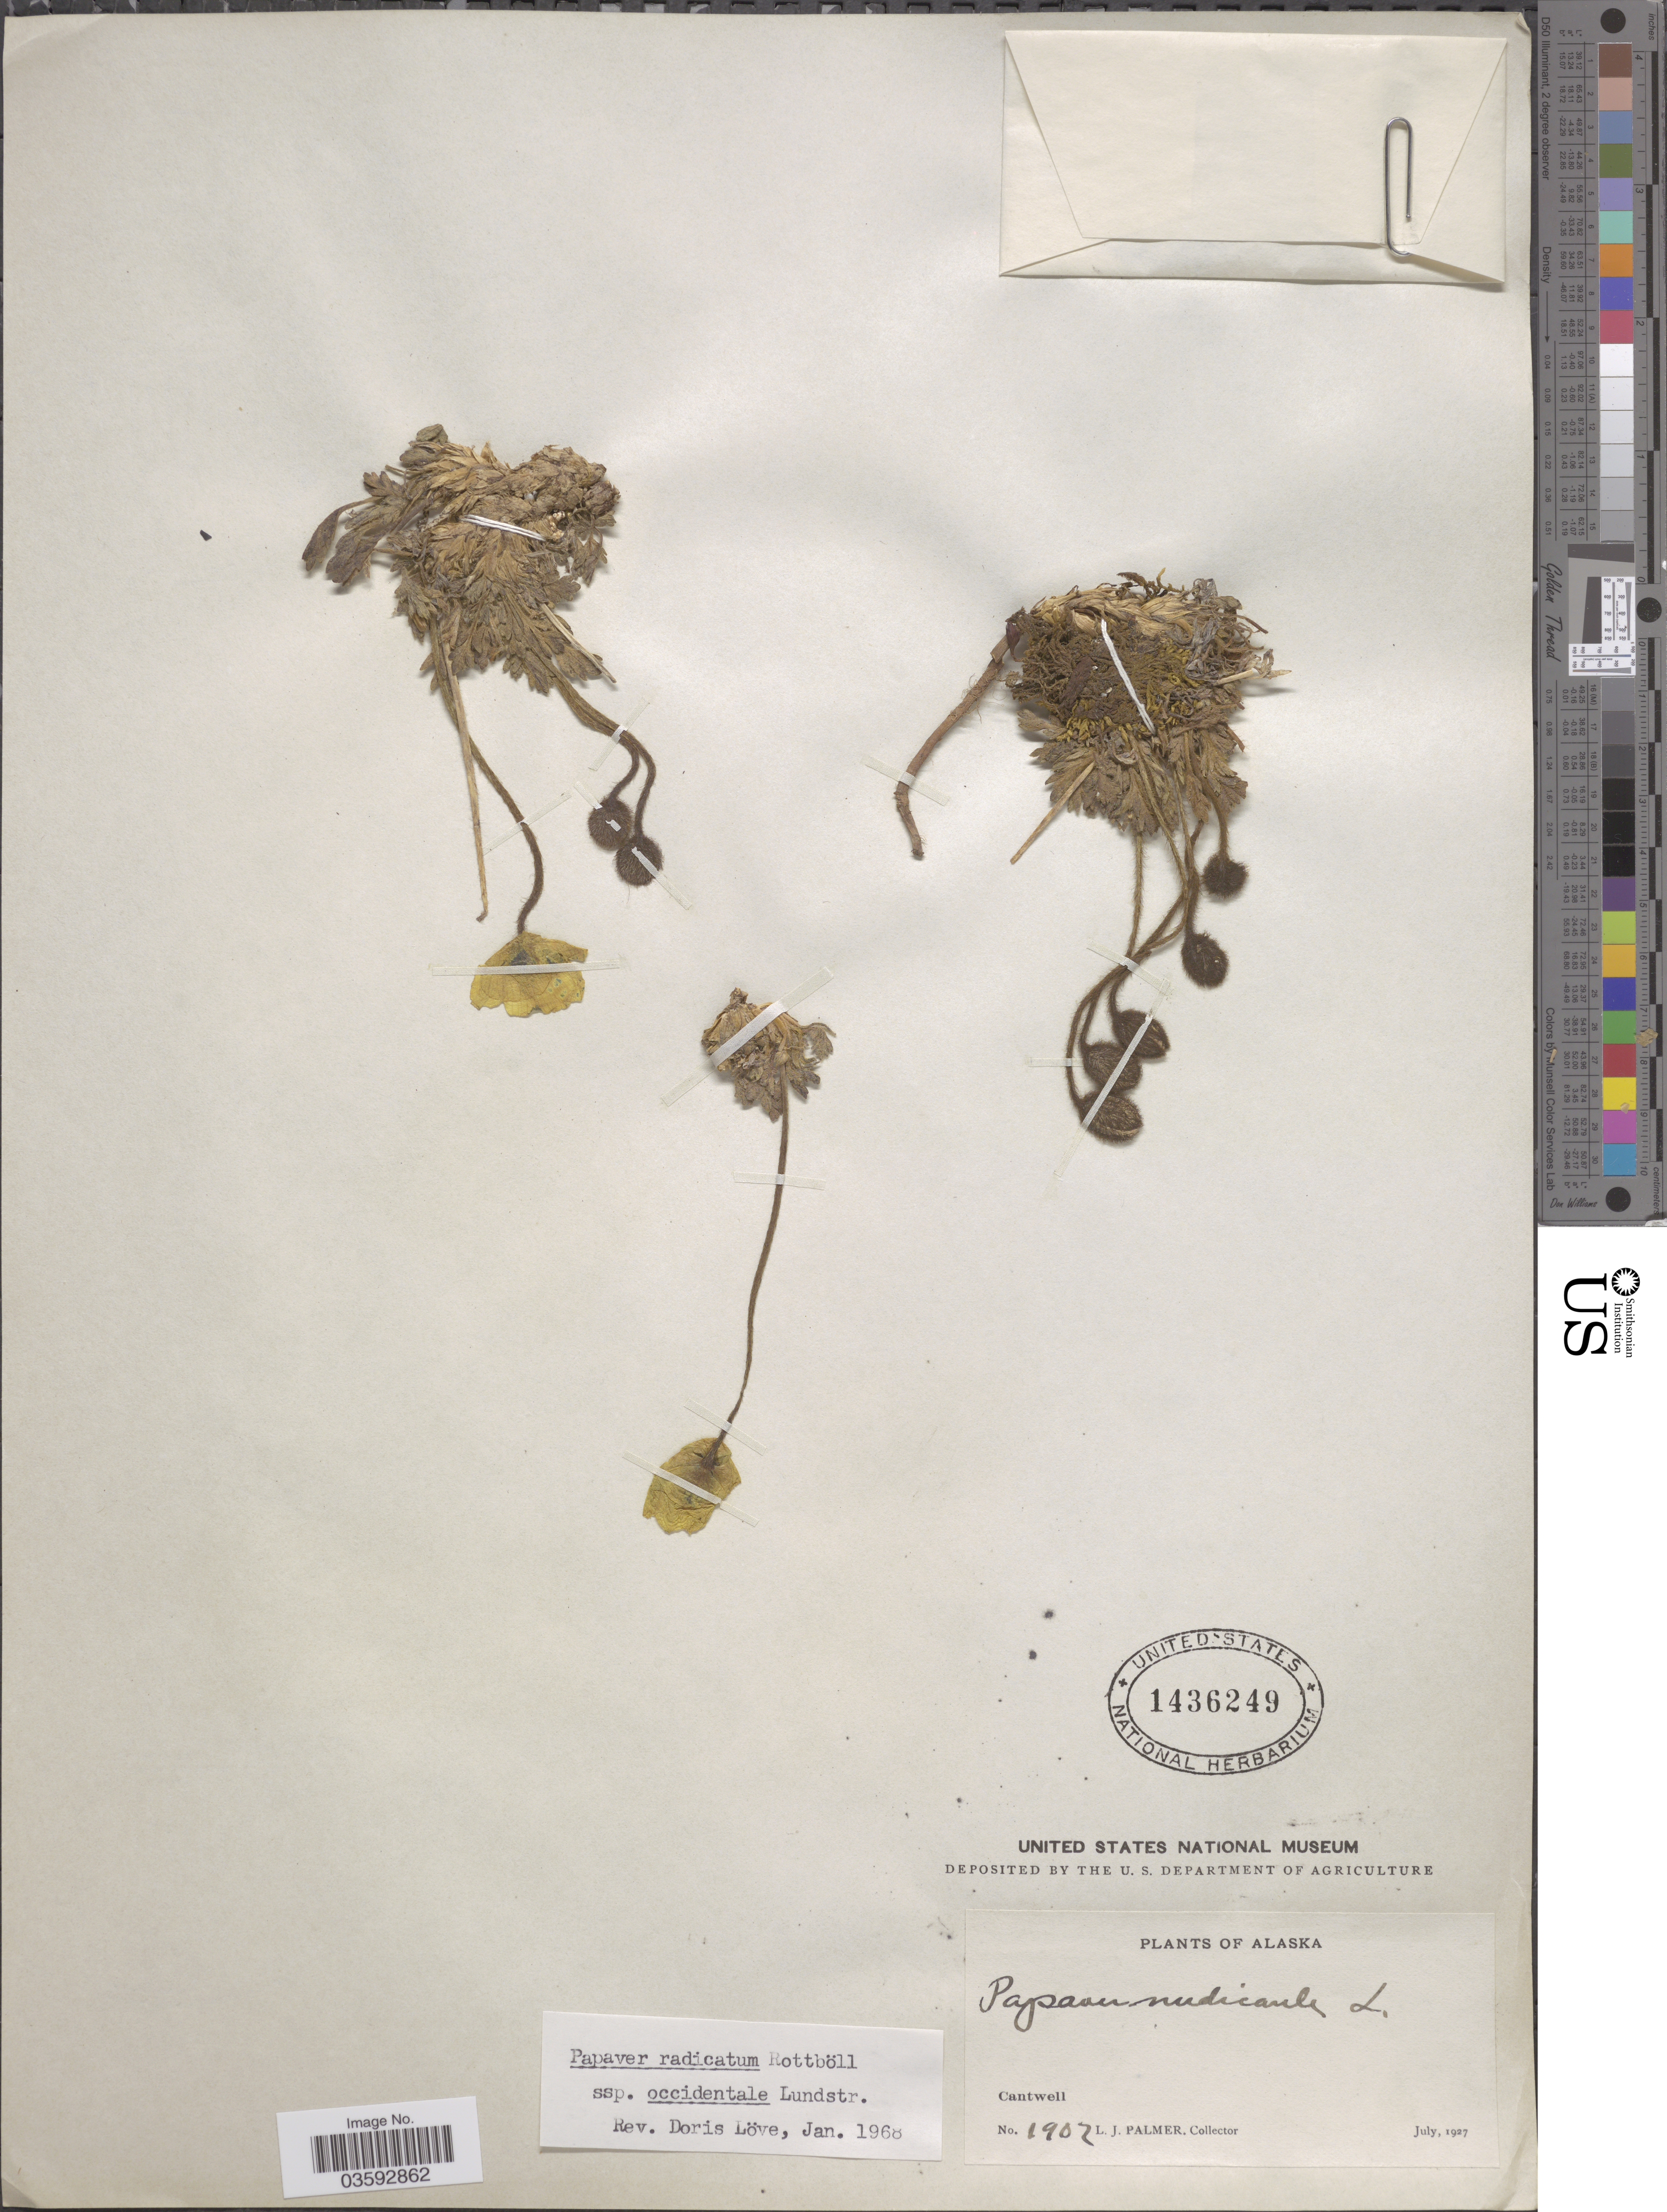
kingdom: Plantae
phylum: Tracheophyta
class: Magnoliopsida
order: Ranunculales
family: Papaveraceae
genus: Papaver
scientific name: Papaver radicatum subsp. occidentale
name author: Lundstr.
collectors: L. J. Palmer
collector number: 1902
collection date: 1927-07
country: United States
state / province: Alaska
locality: Cantwell.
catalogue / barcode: US 1436249